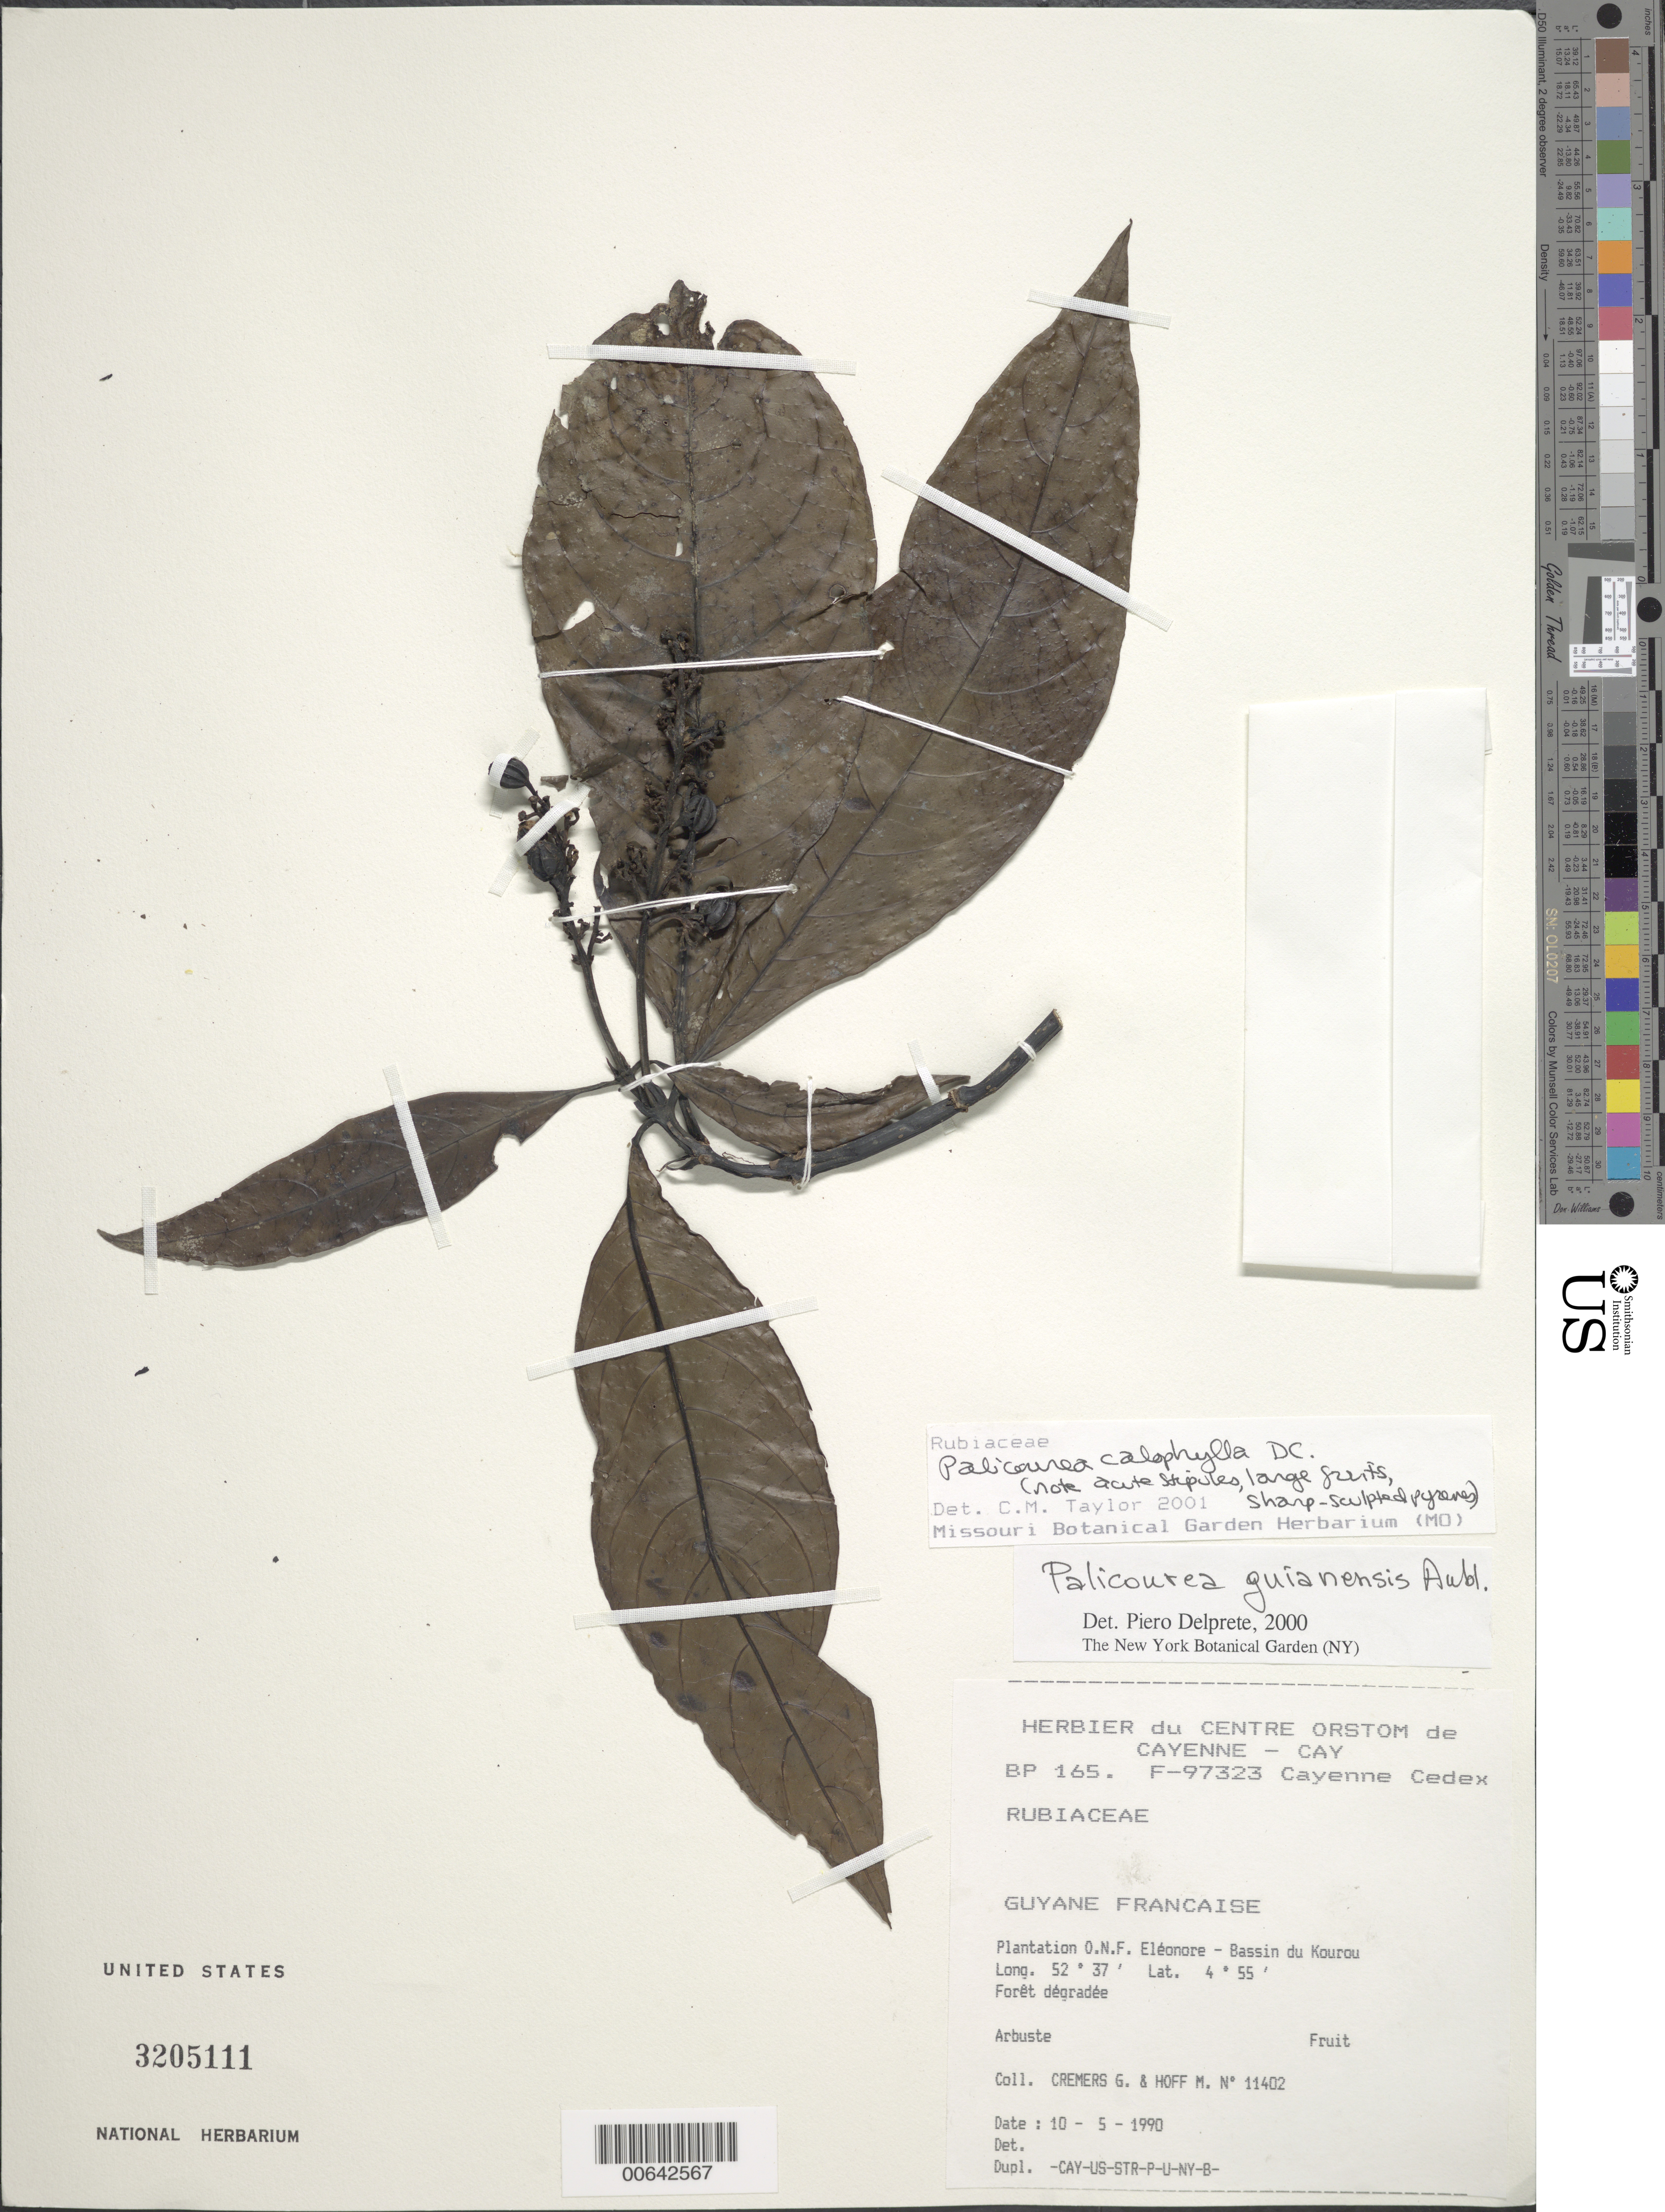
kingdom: Plantae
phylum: Tracheophyta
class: Magnoliopsida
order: Gentianales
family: Rubiaceae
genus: Palicourea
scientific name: Palicourea calophylla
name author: DC.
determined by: Taylor, Charlotte M.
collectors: G. Cremers & M. Hoff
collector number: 11402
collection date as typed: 10-May-90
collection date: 1990-05-10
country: French Guiana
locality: Plantation O.N.F. Eléonore, Bassin du Kourou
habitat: Disturbed forest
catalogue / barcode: US 3205111